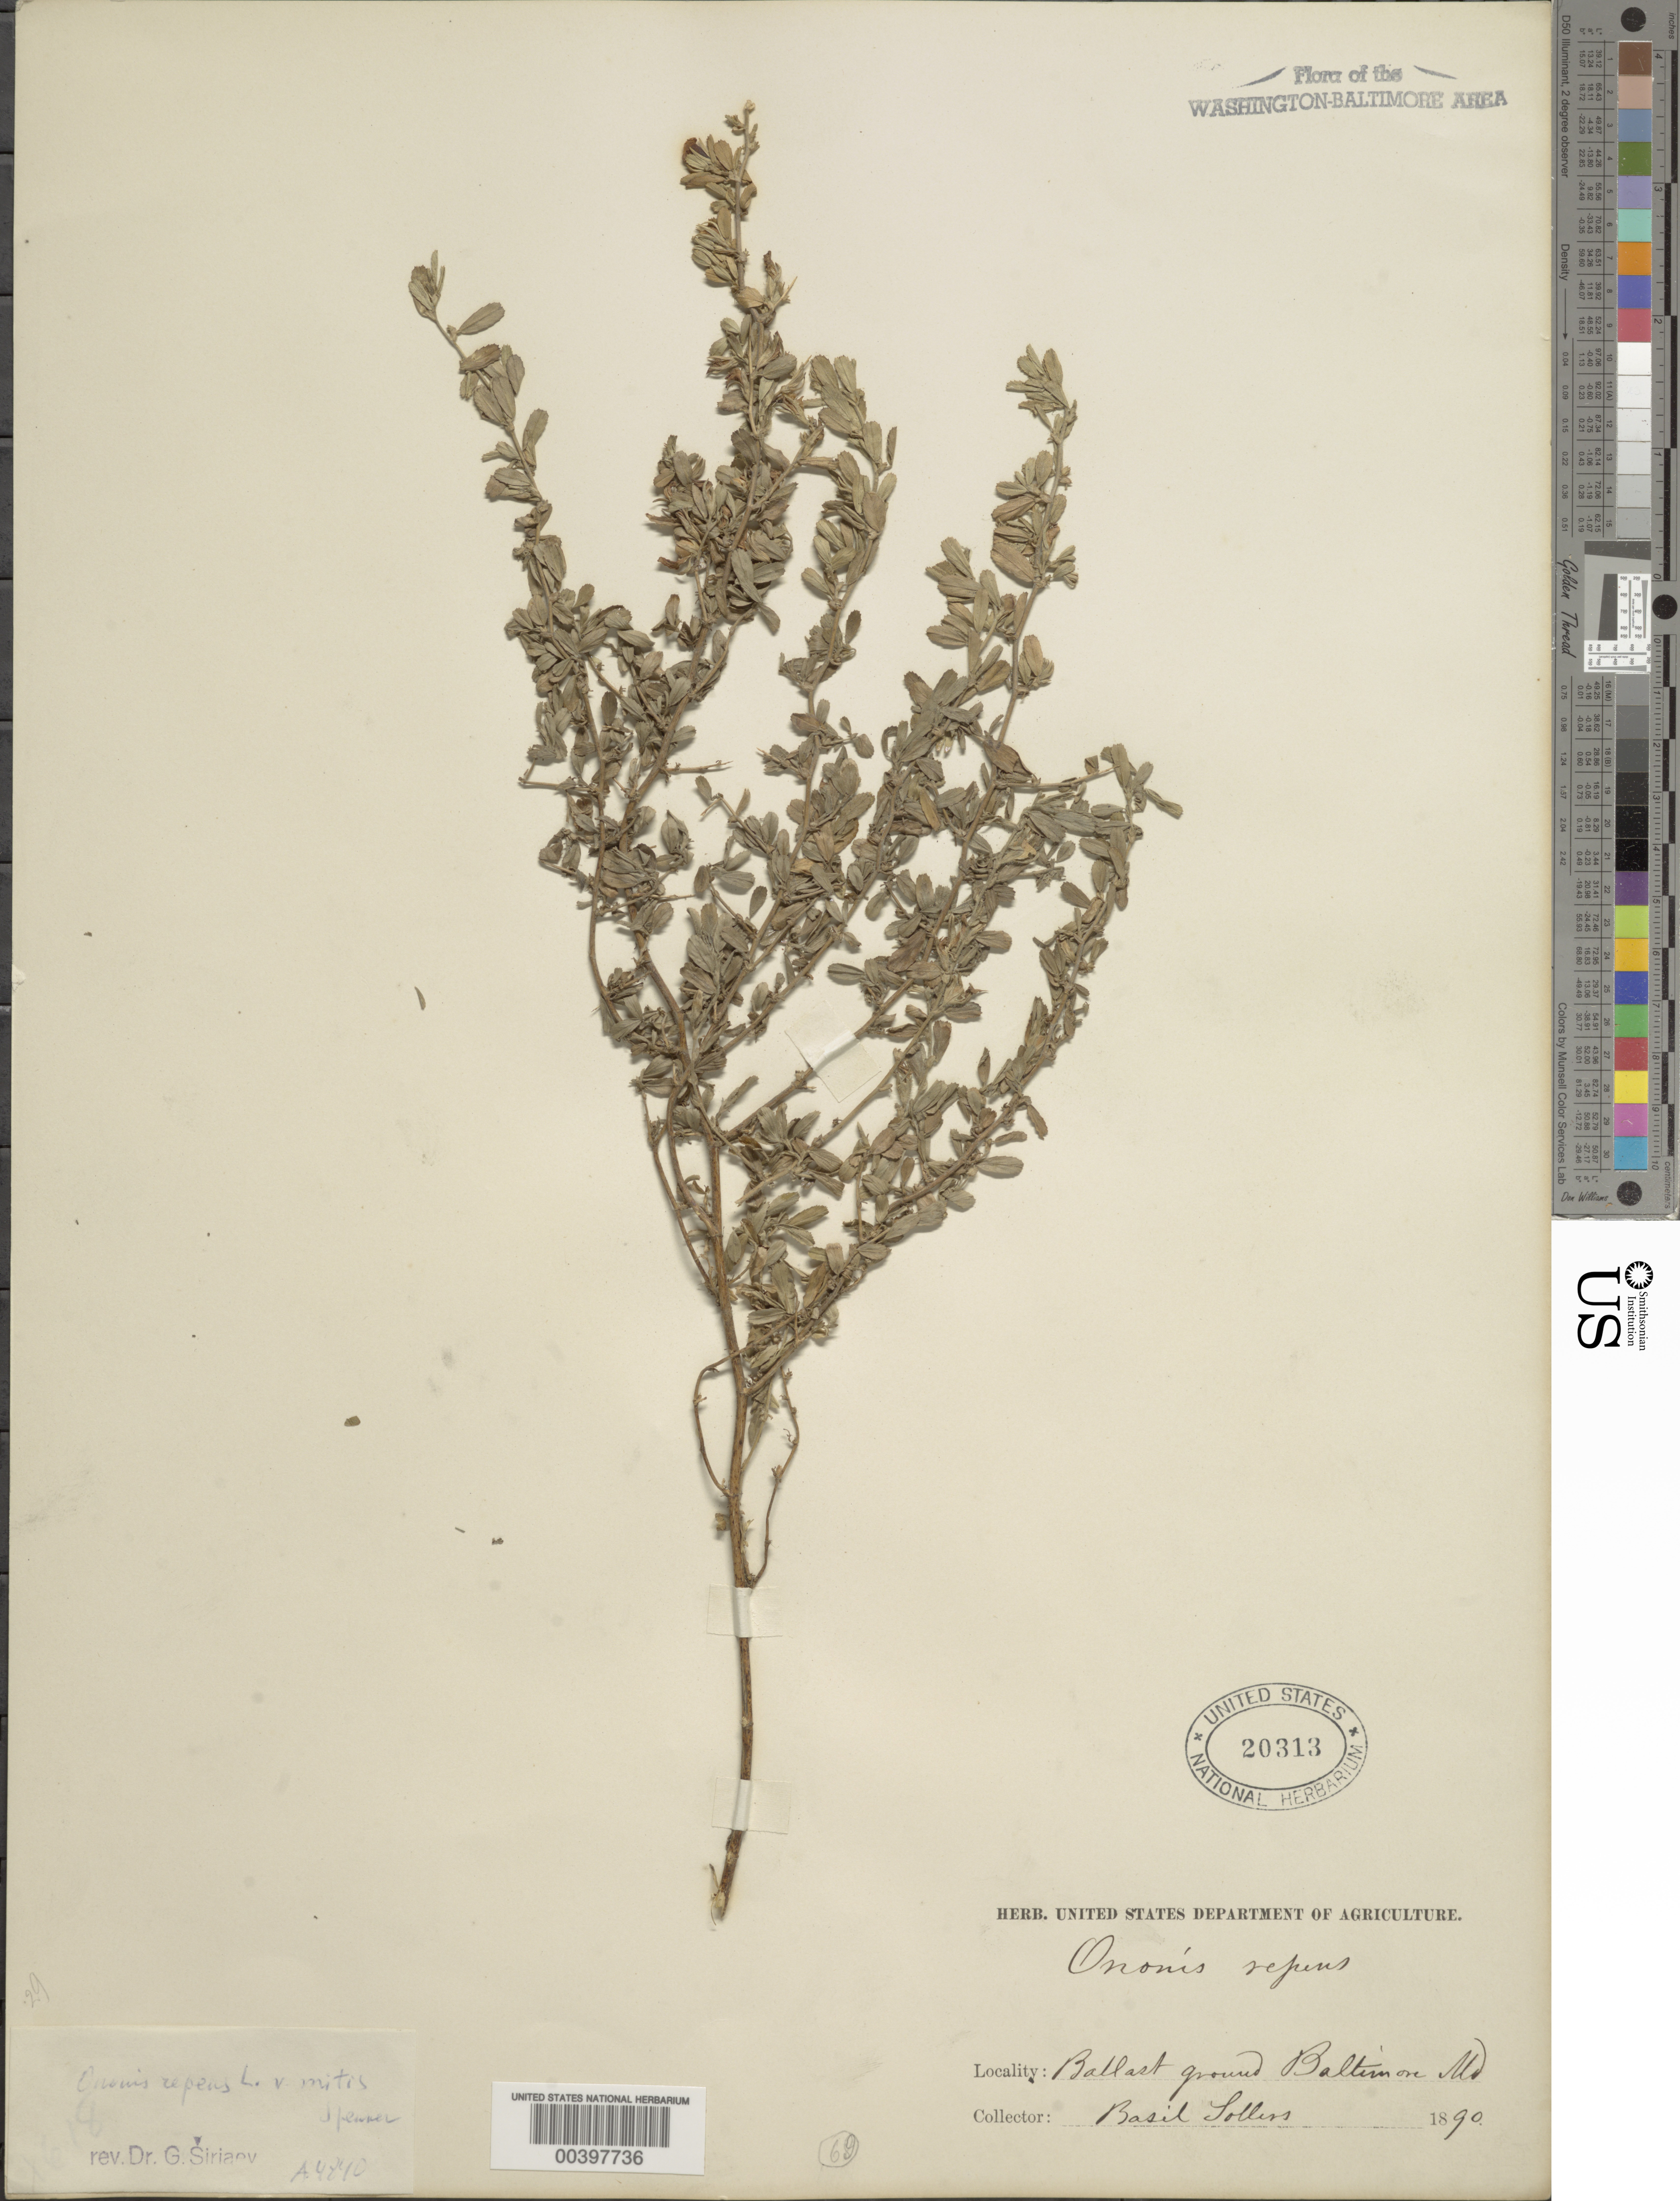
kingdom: Plantae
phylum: Tracheophyta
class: Magnoliopsida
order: Fabales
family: Fabaceae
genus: Ononis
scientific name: Ononis repens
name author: L.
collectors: B. Lollers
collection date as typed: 1890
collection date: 1890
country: United States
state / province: Maryland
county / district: Baltimore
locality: Baltimore, Ballast ground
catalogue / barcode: US 20313